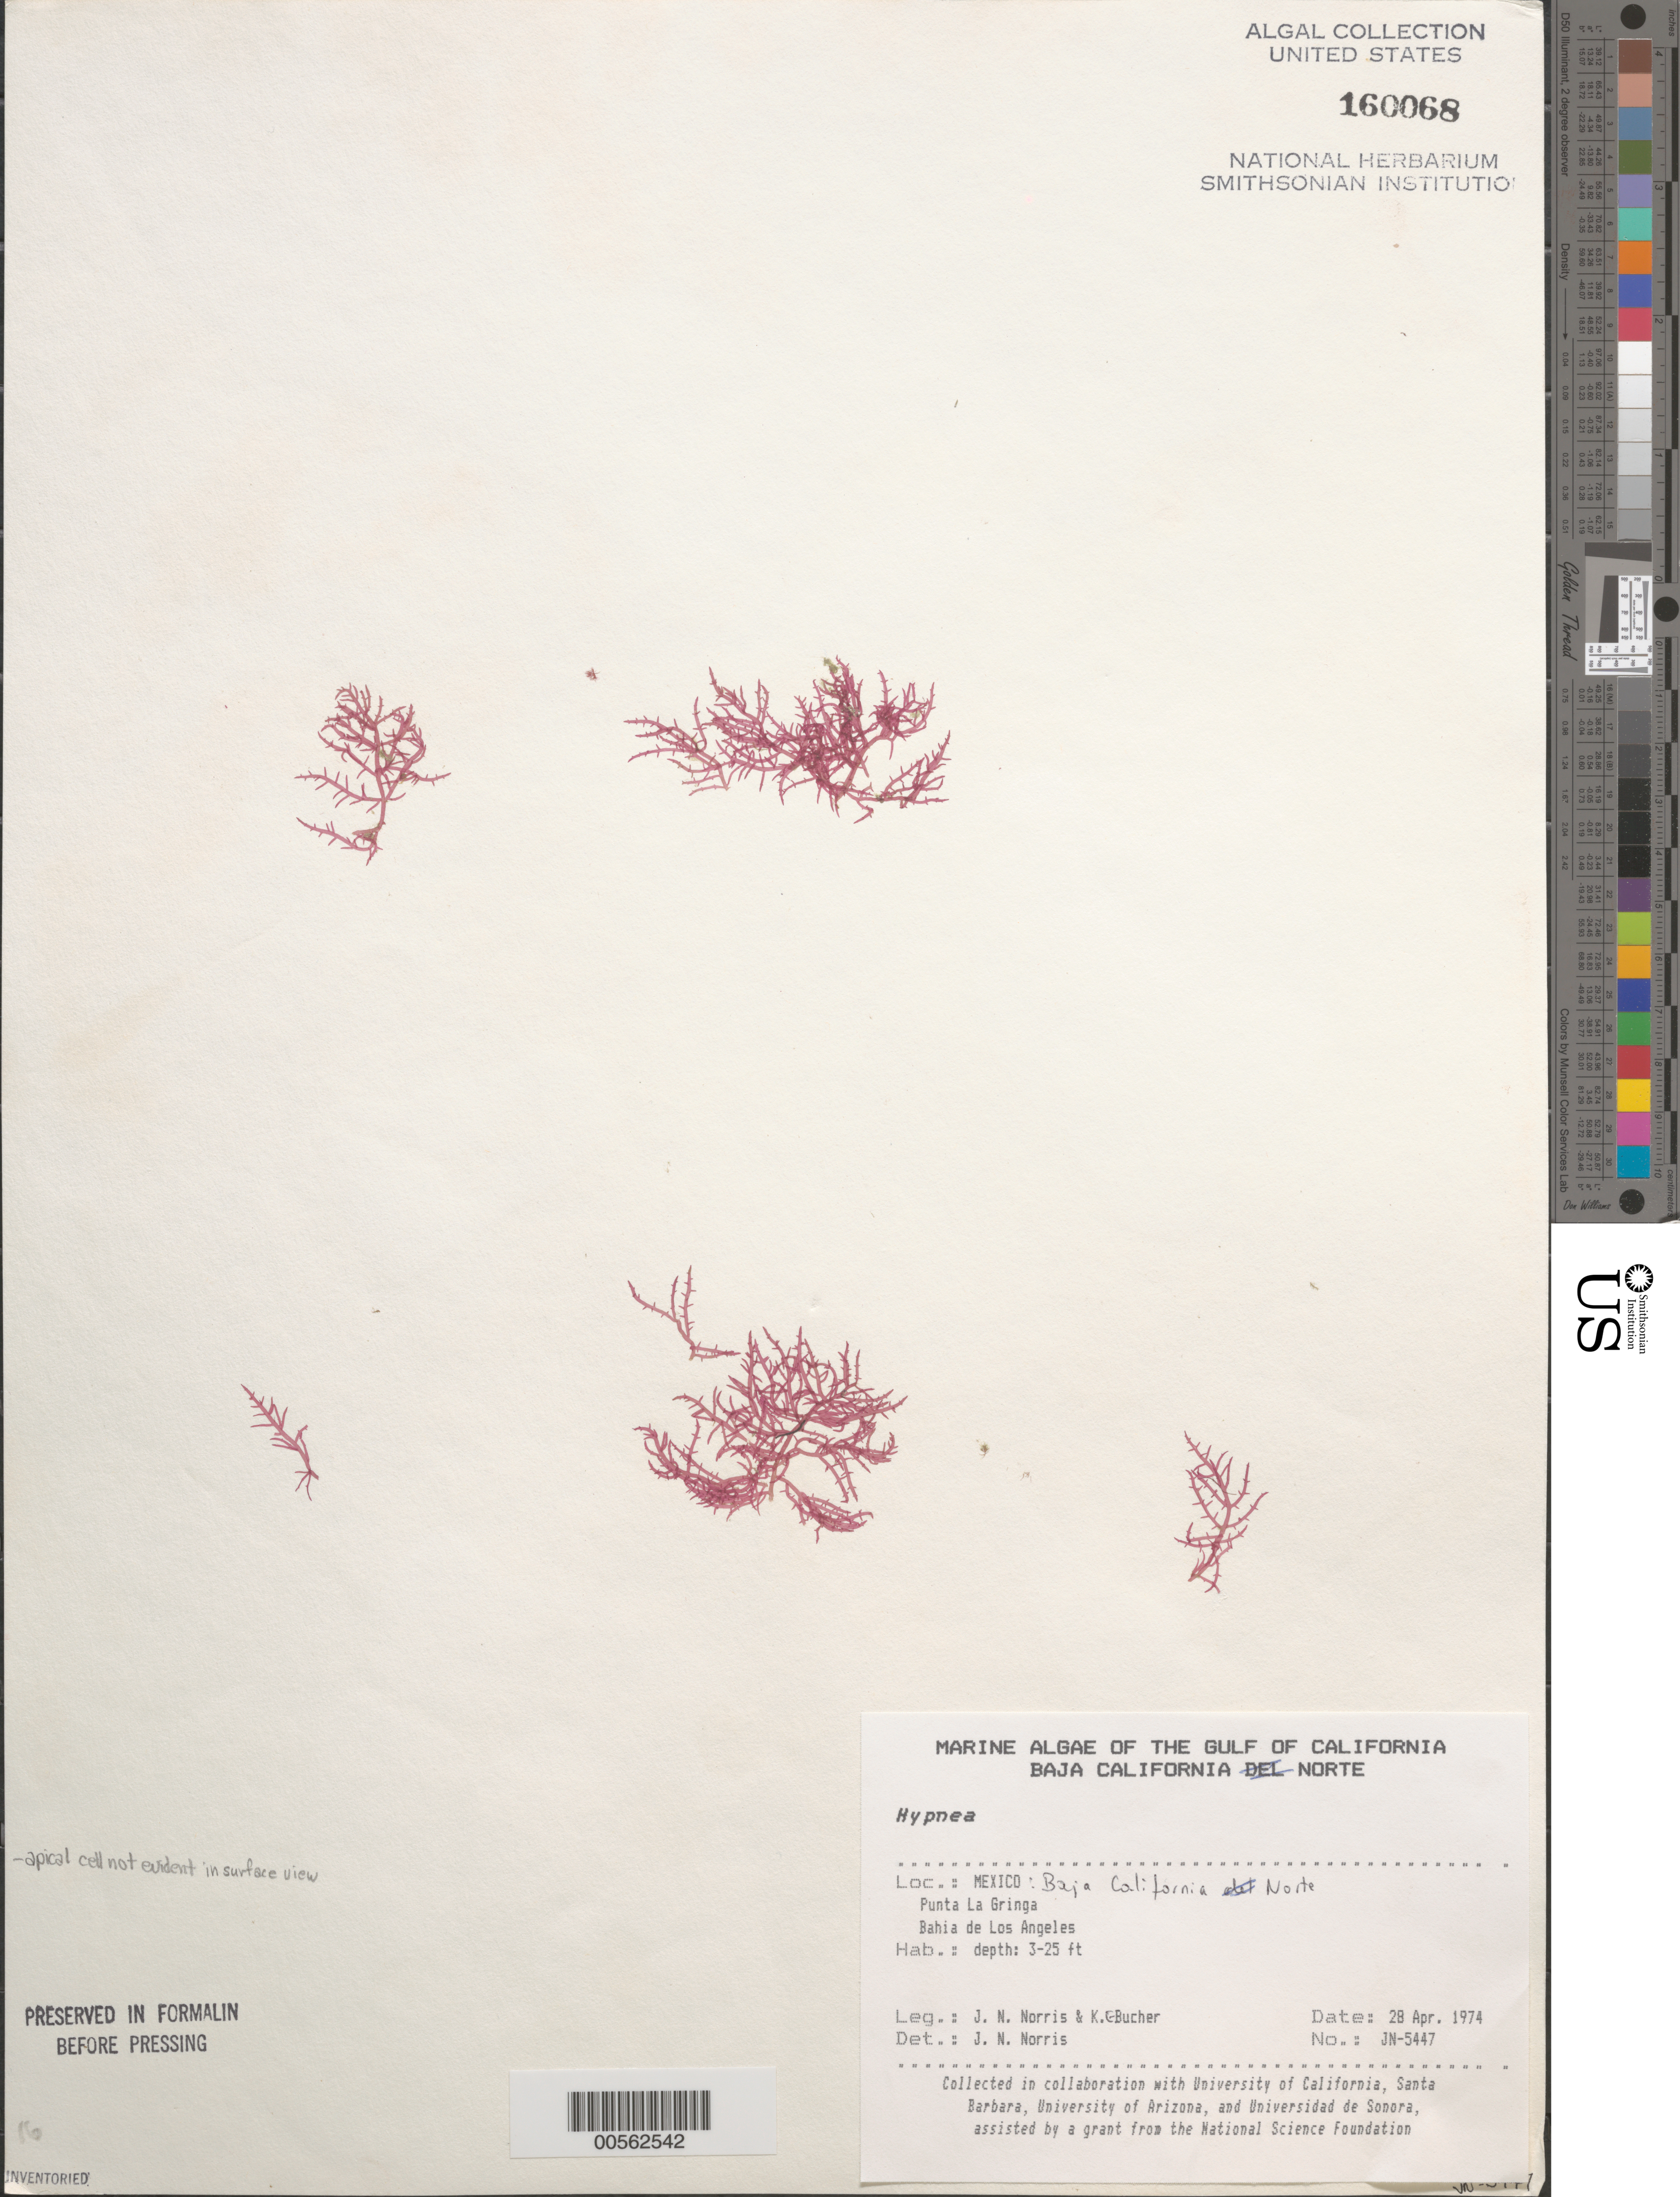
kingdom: Plantae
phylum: Rhodophyta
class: Florideophyceae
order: Gigartinales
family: Cystocloniaceae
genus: Hypnea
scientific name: Hypnea sp.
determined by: Norris, James N.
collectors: J. N. Norris & K. E. Bucher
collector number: JN-5447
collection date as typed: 28 Apr 1974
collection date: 1974-04-28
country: Mexico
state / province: Baja California Norte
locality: Punta La Gringa, Bahia de los Angeles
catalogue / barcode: US 160068